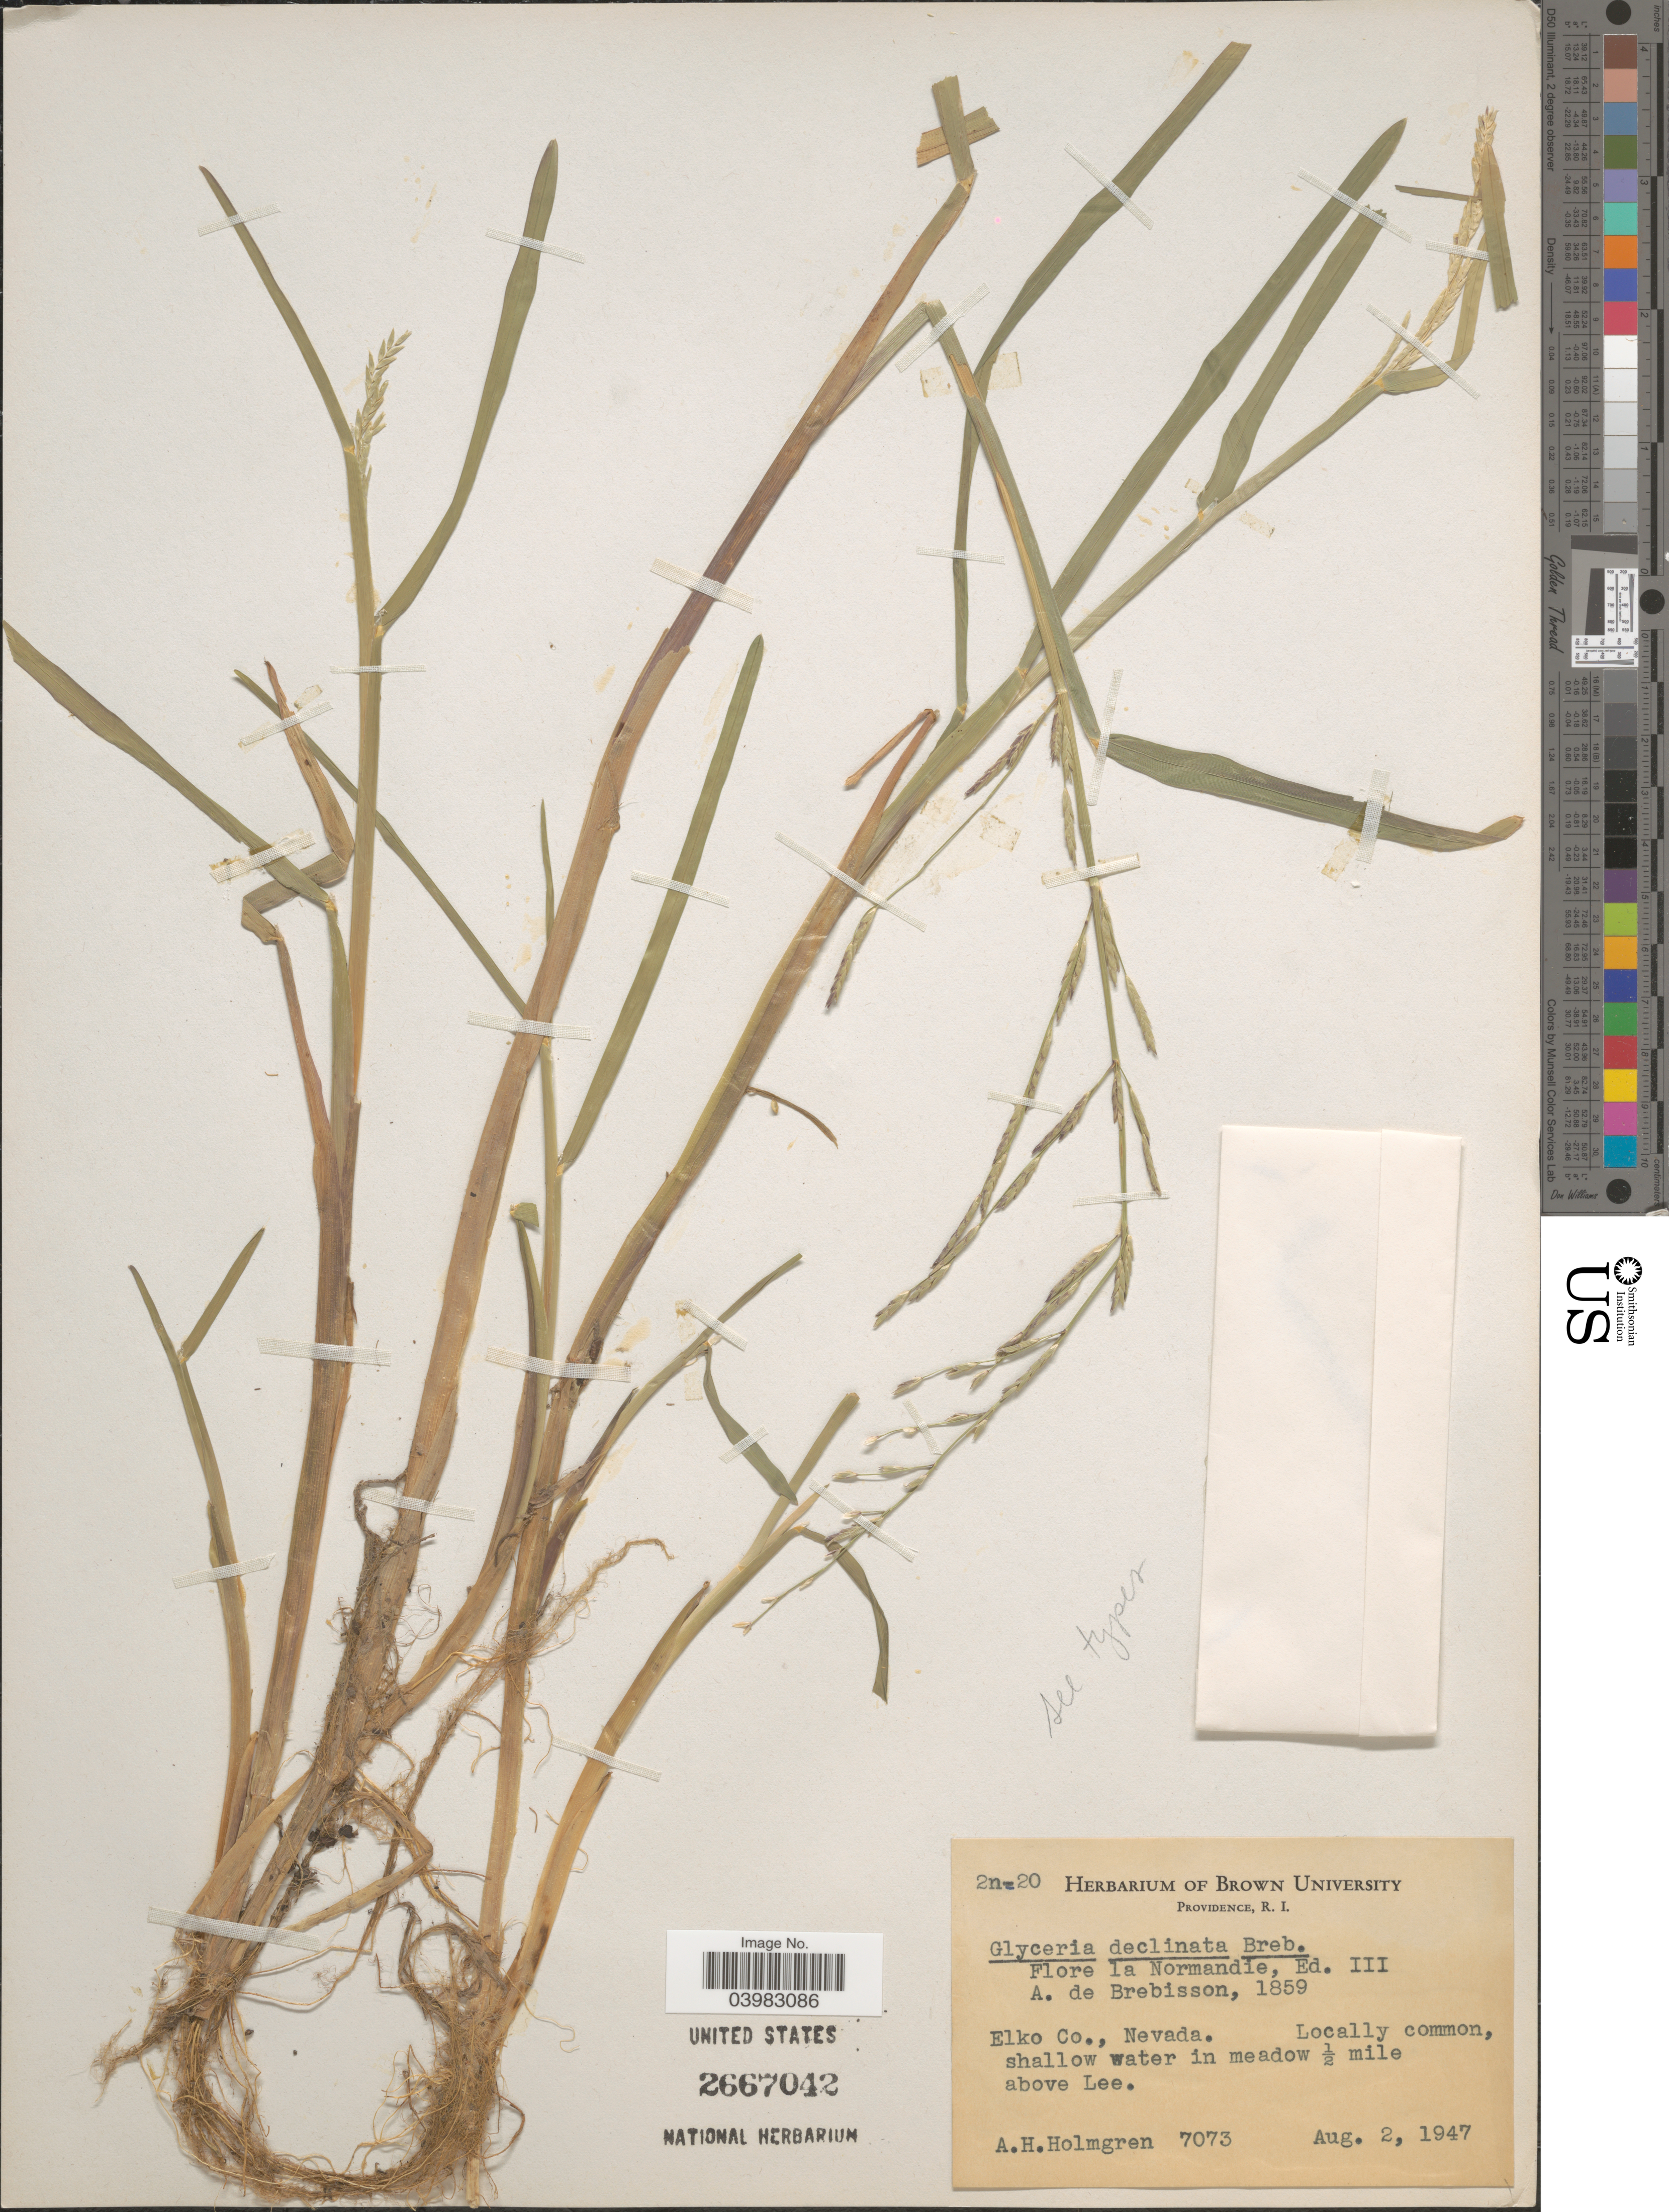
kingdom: Plantae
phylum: Tracheophyta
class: Liliopsida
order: Poales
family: Poaceae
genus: Glyceria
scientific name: Glyceria declinata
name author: Bréb.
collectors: A. H. Holmgren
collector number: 7073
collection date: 1947-08-02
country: United States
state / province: Nevada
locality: Elko Co. Locally common, shallow water in meadow ½ mile above Lee.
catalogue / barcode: US 2667042